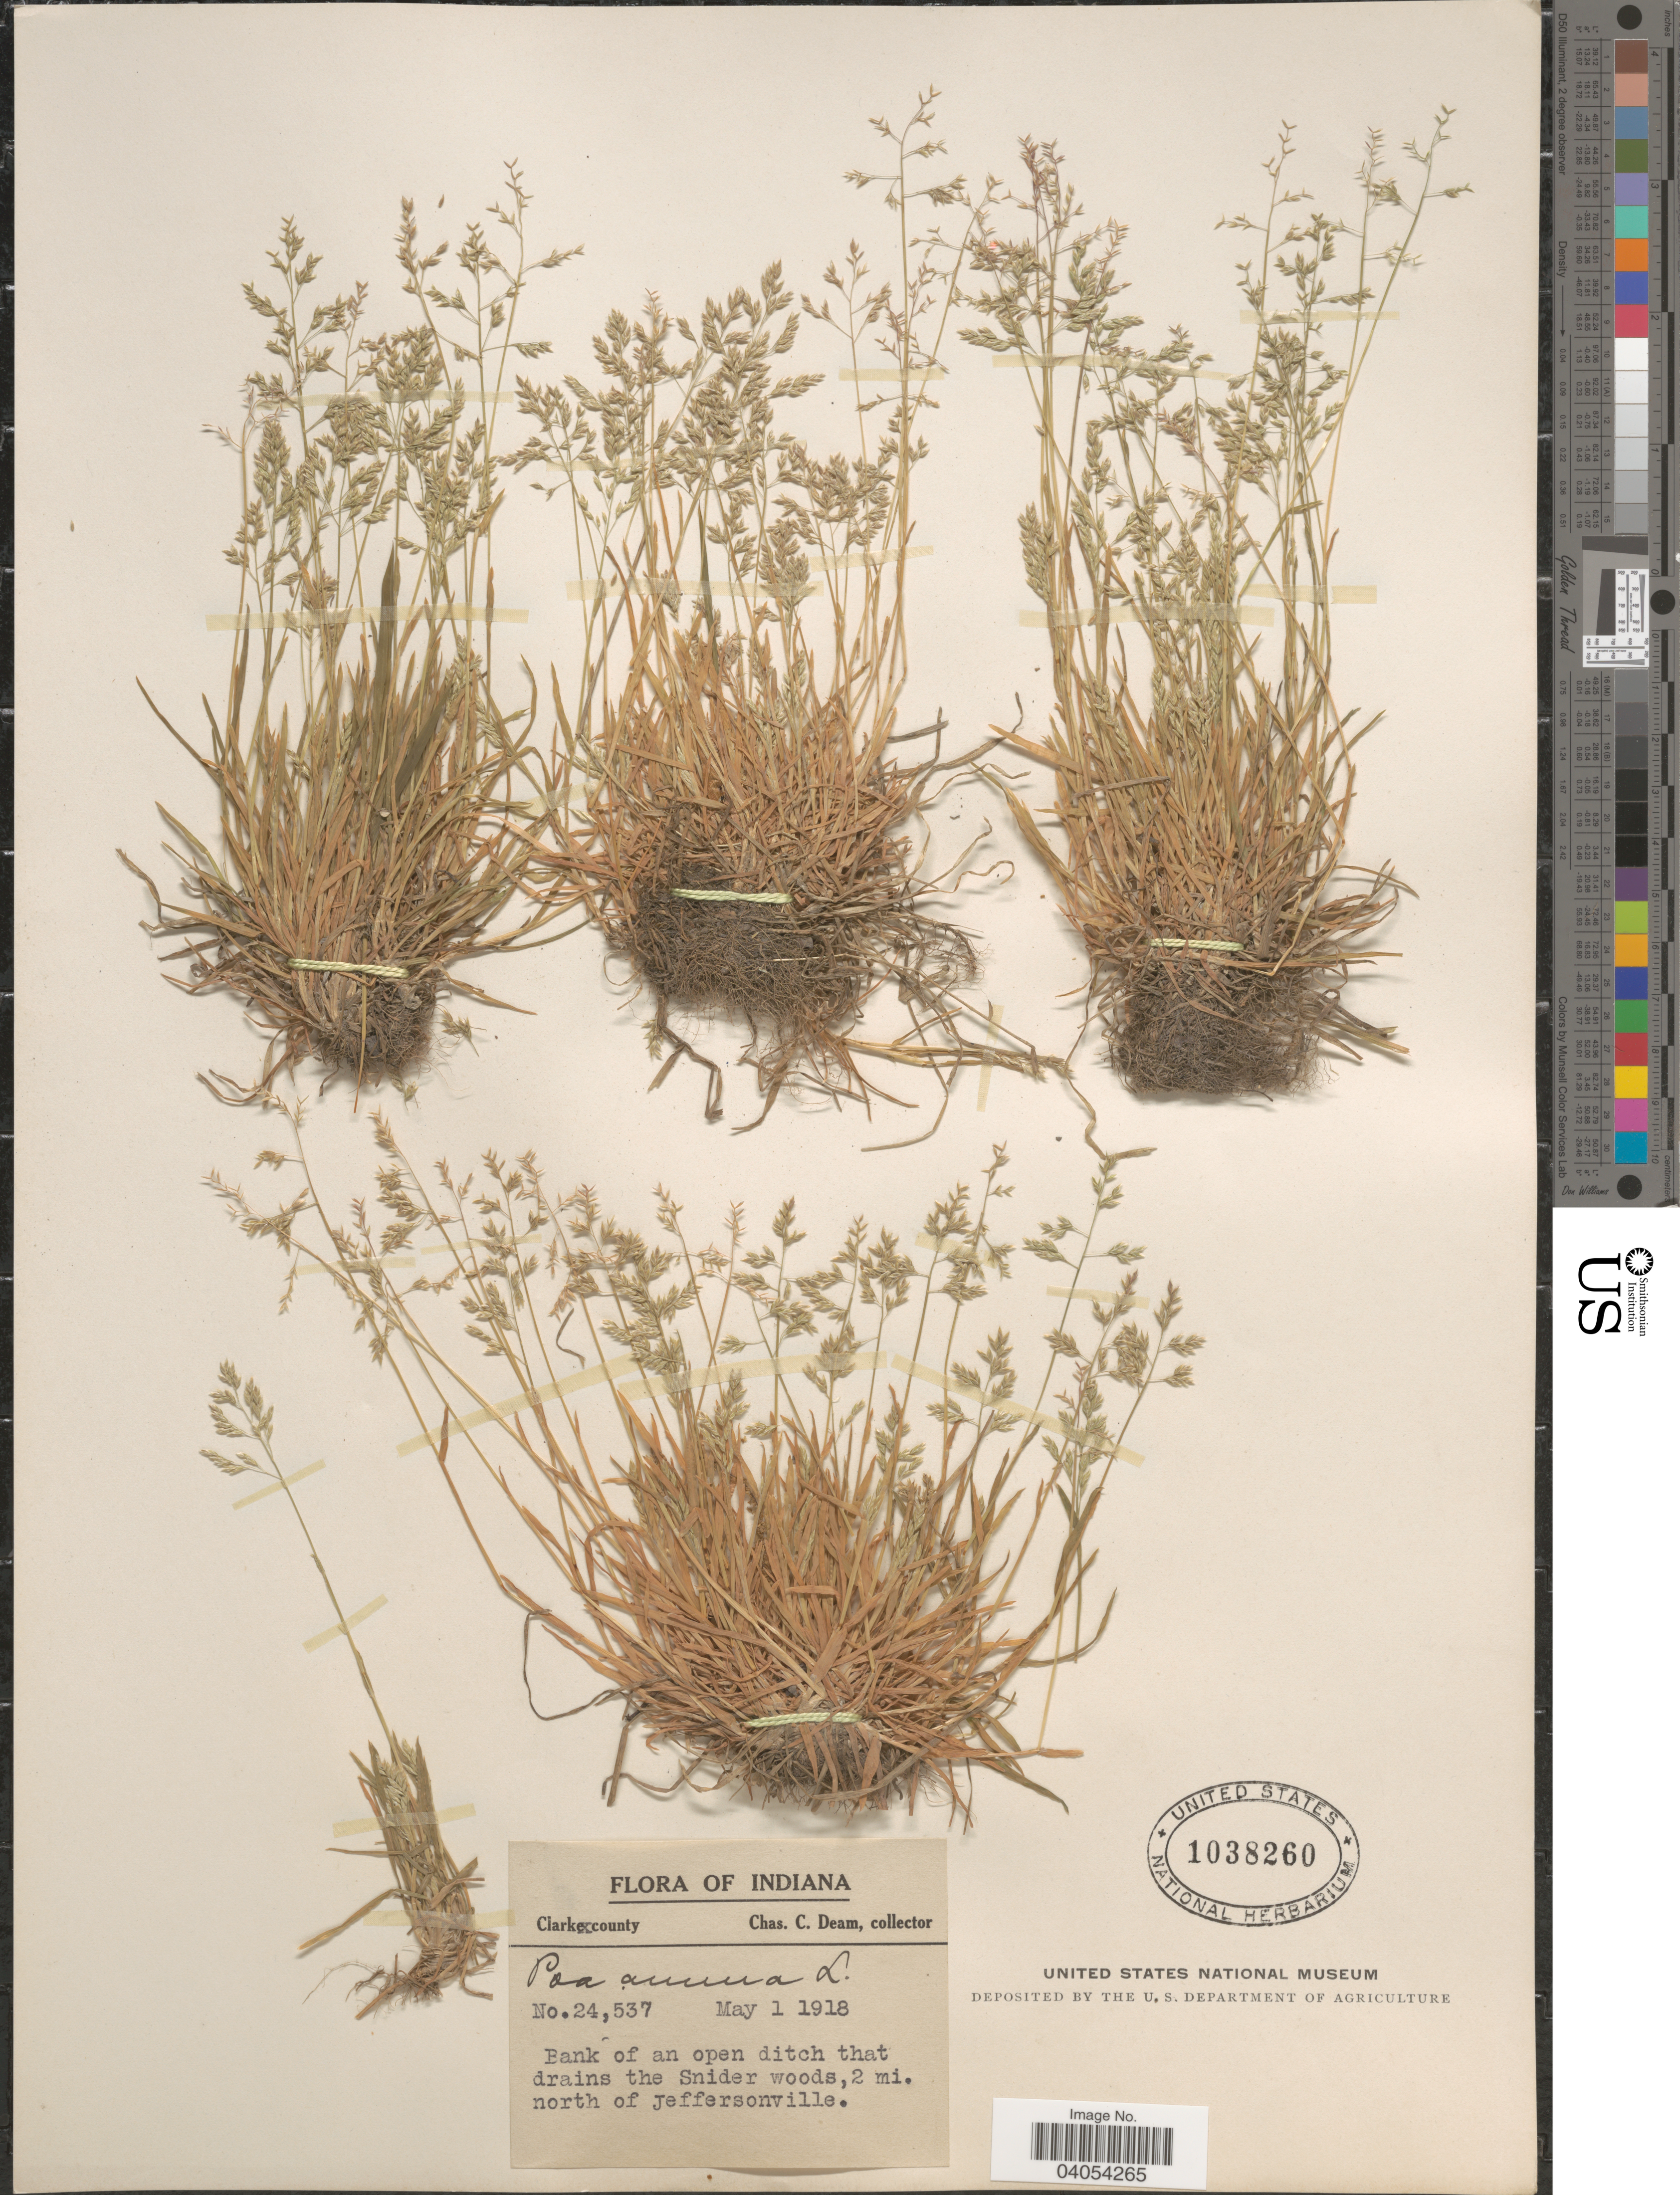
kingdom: Plantae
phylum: Tracheophyta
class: Liliopsida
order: Poales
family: Poaceae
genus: Poa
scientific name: Poa annua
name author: L.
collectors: C. C. Deam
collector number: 24537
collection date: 1918-05-01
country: United States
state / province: Indiana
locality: Clark county. Bank of an open ditch that drains the Snider woods, 2 mi. north of Jeffersonville.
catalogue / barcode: US 1038260